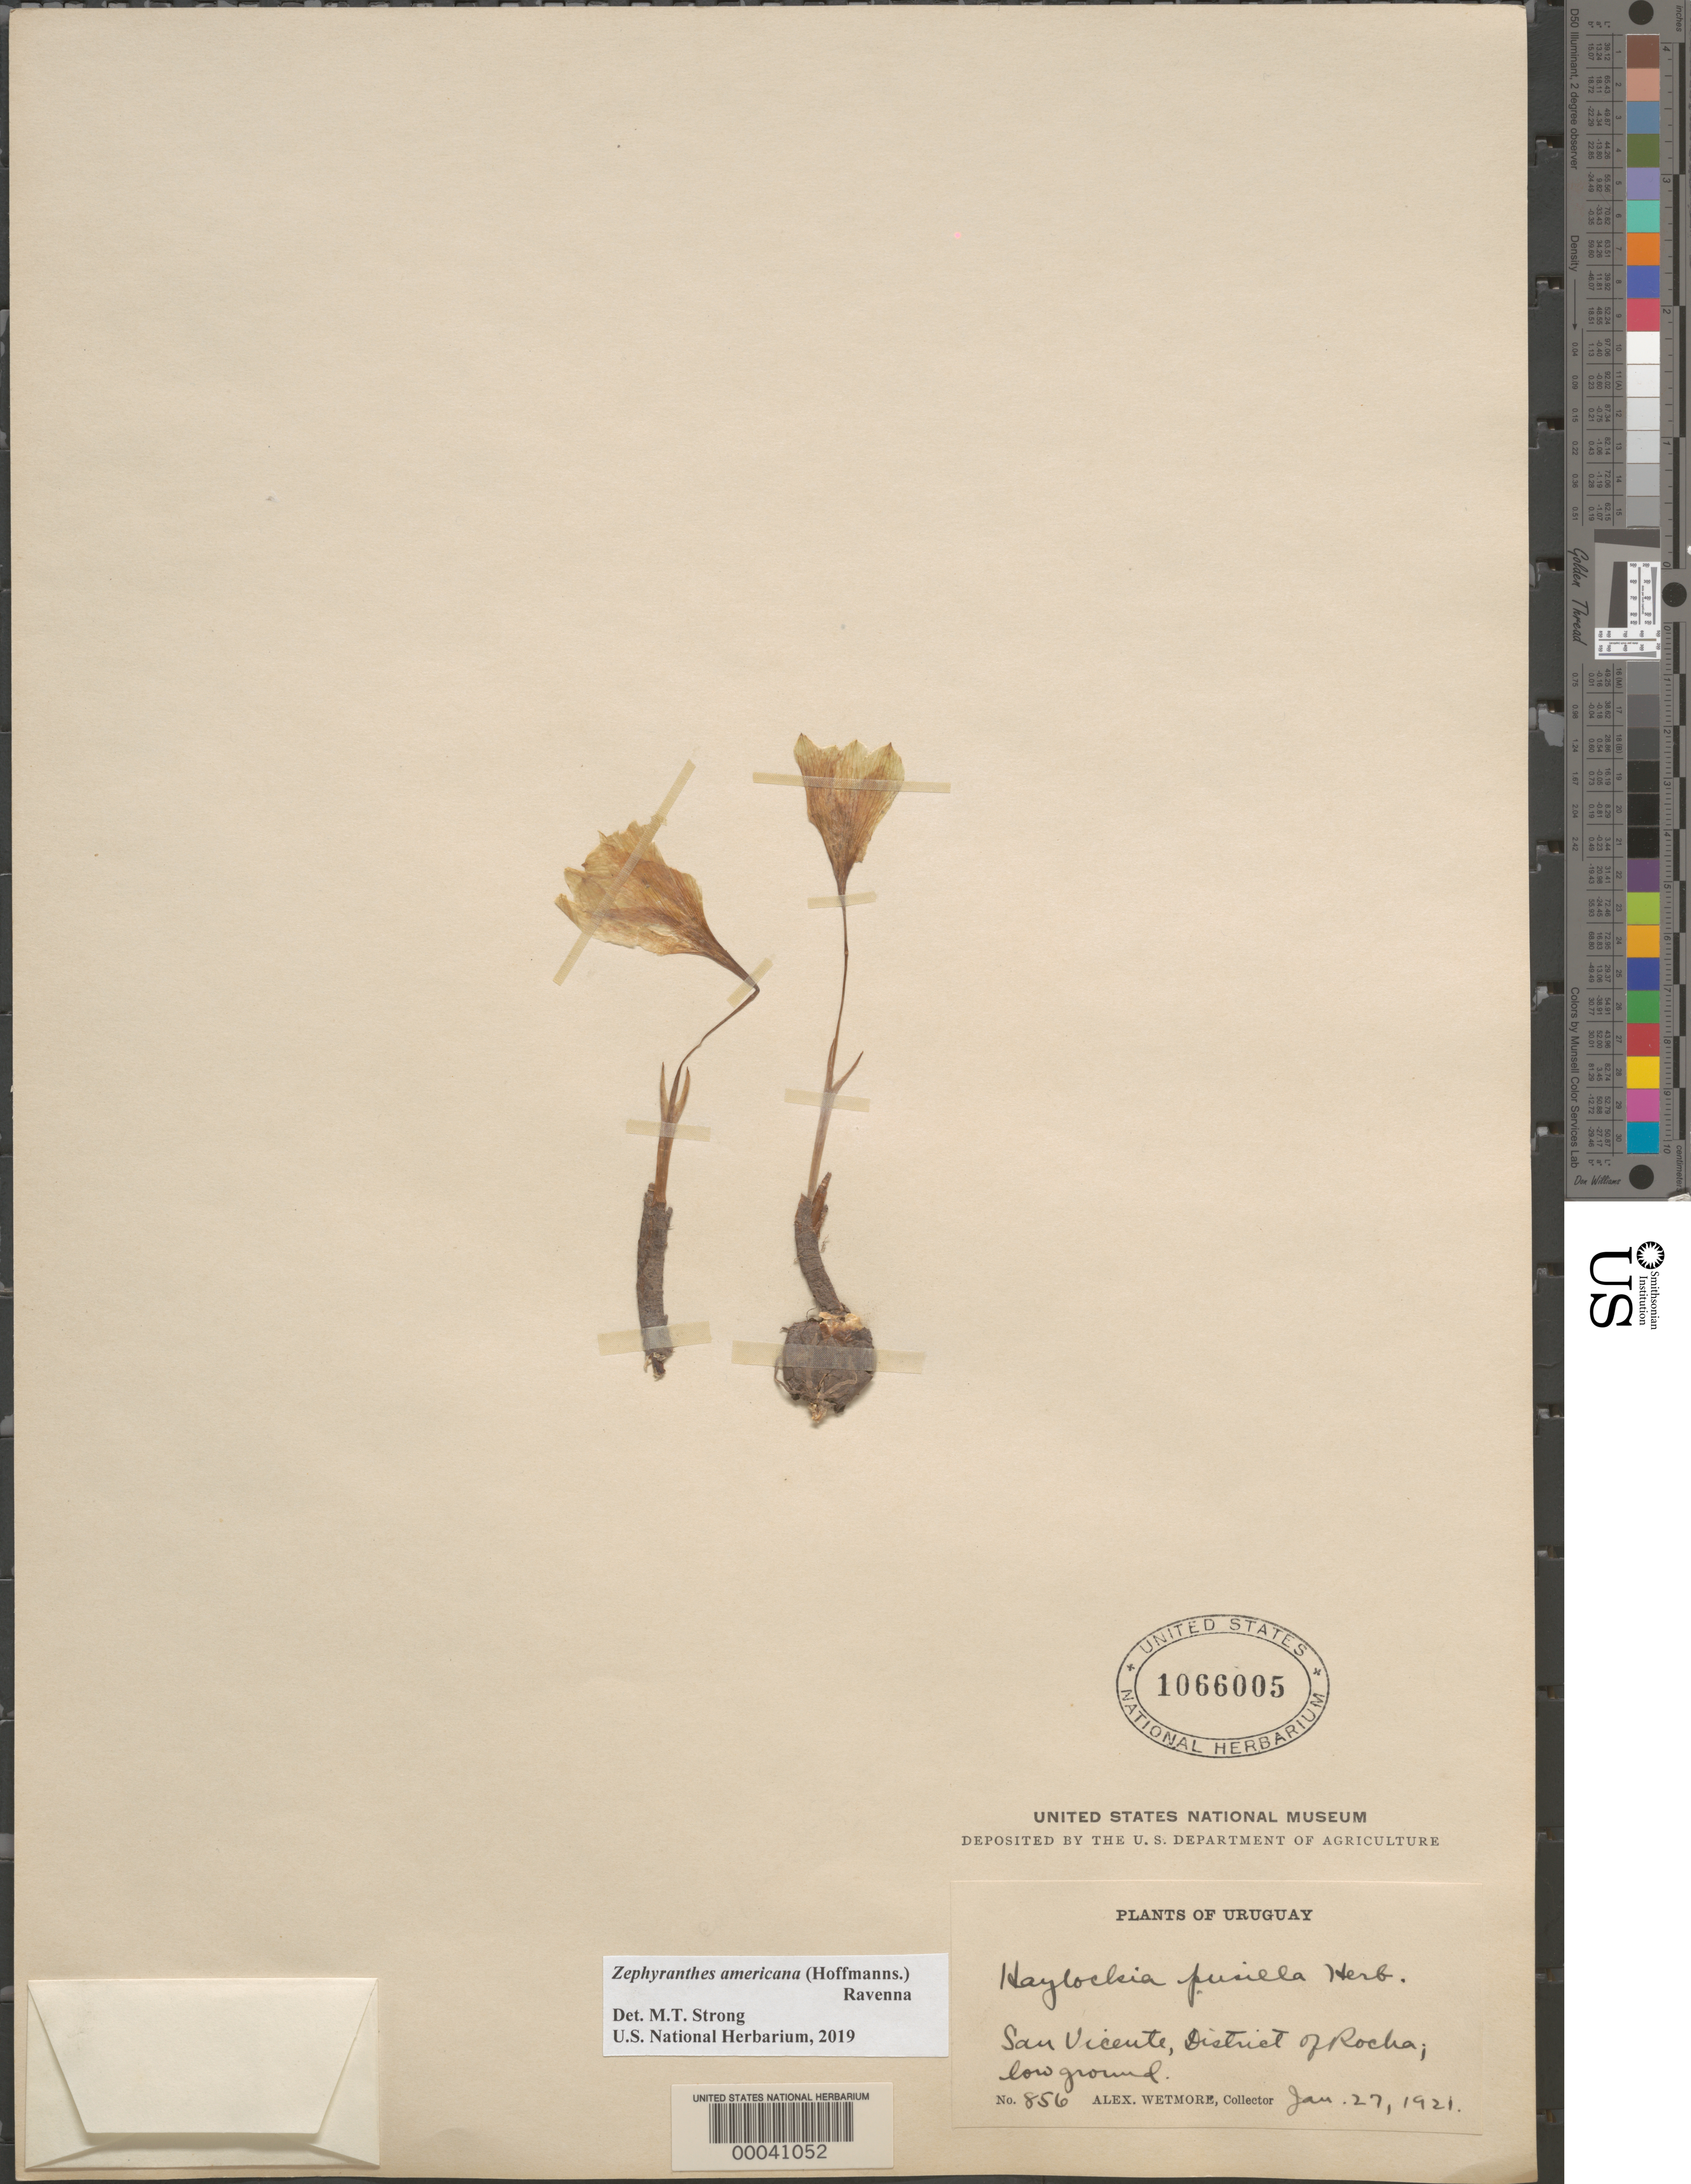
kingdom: Plantae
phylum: Tracheophyta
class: Liliopsida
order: Asparagales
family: Amaryllidaceae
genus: Zephyranthes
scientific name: Zephyranthes americana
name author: (Hoffmanns.) Ravenna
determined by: Strong, Mark T., (BOT), Smithsonian Institution - National Museum of Natural History (UNITED STATES)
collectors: A. Wetmore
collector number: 856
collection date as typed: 27 Jan 1921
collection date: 1921-01-27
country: Uruguay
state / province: Rocha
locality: San vicente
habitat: Low ground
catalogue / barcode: US 1066005